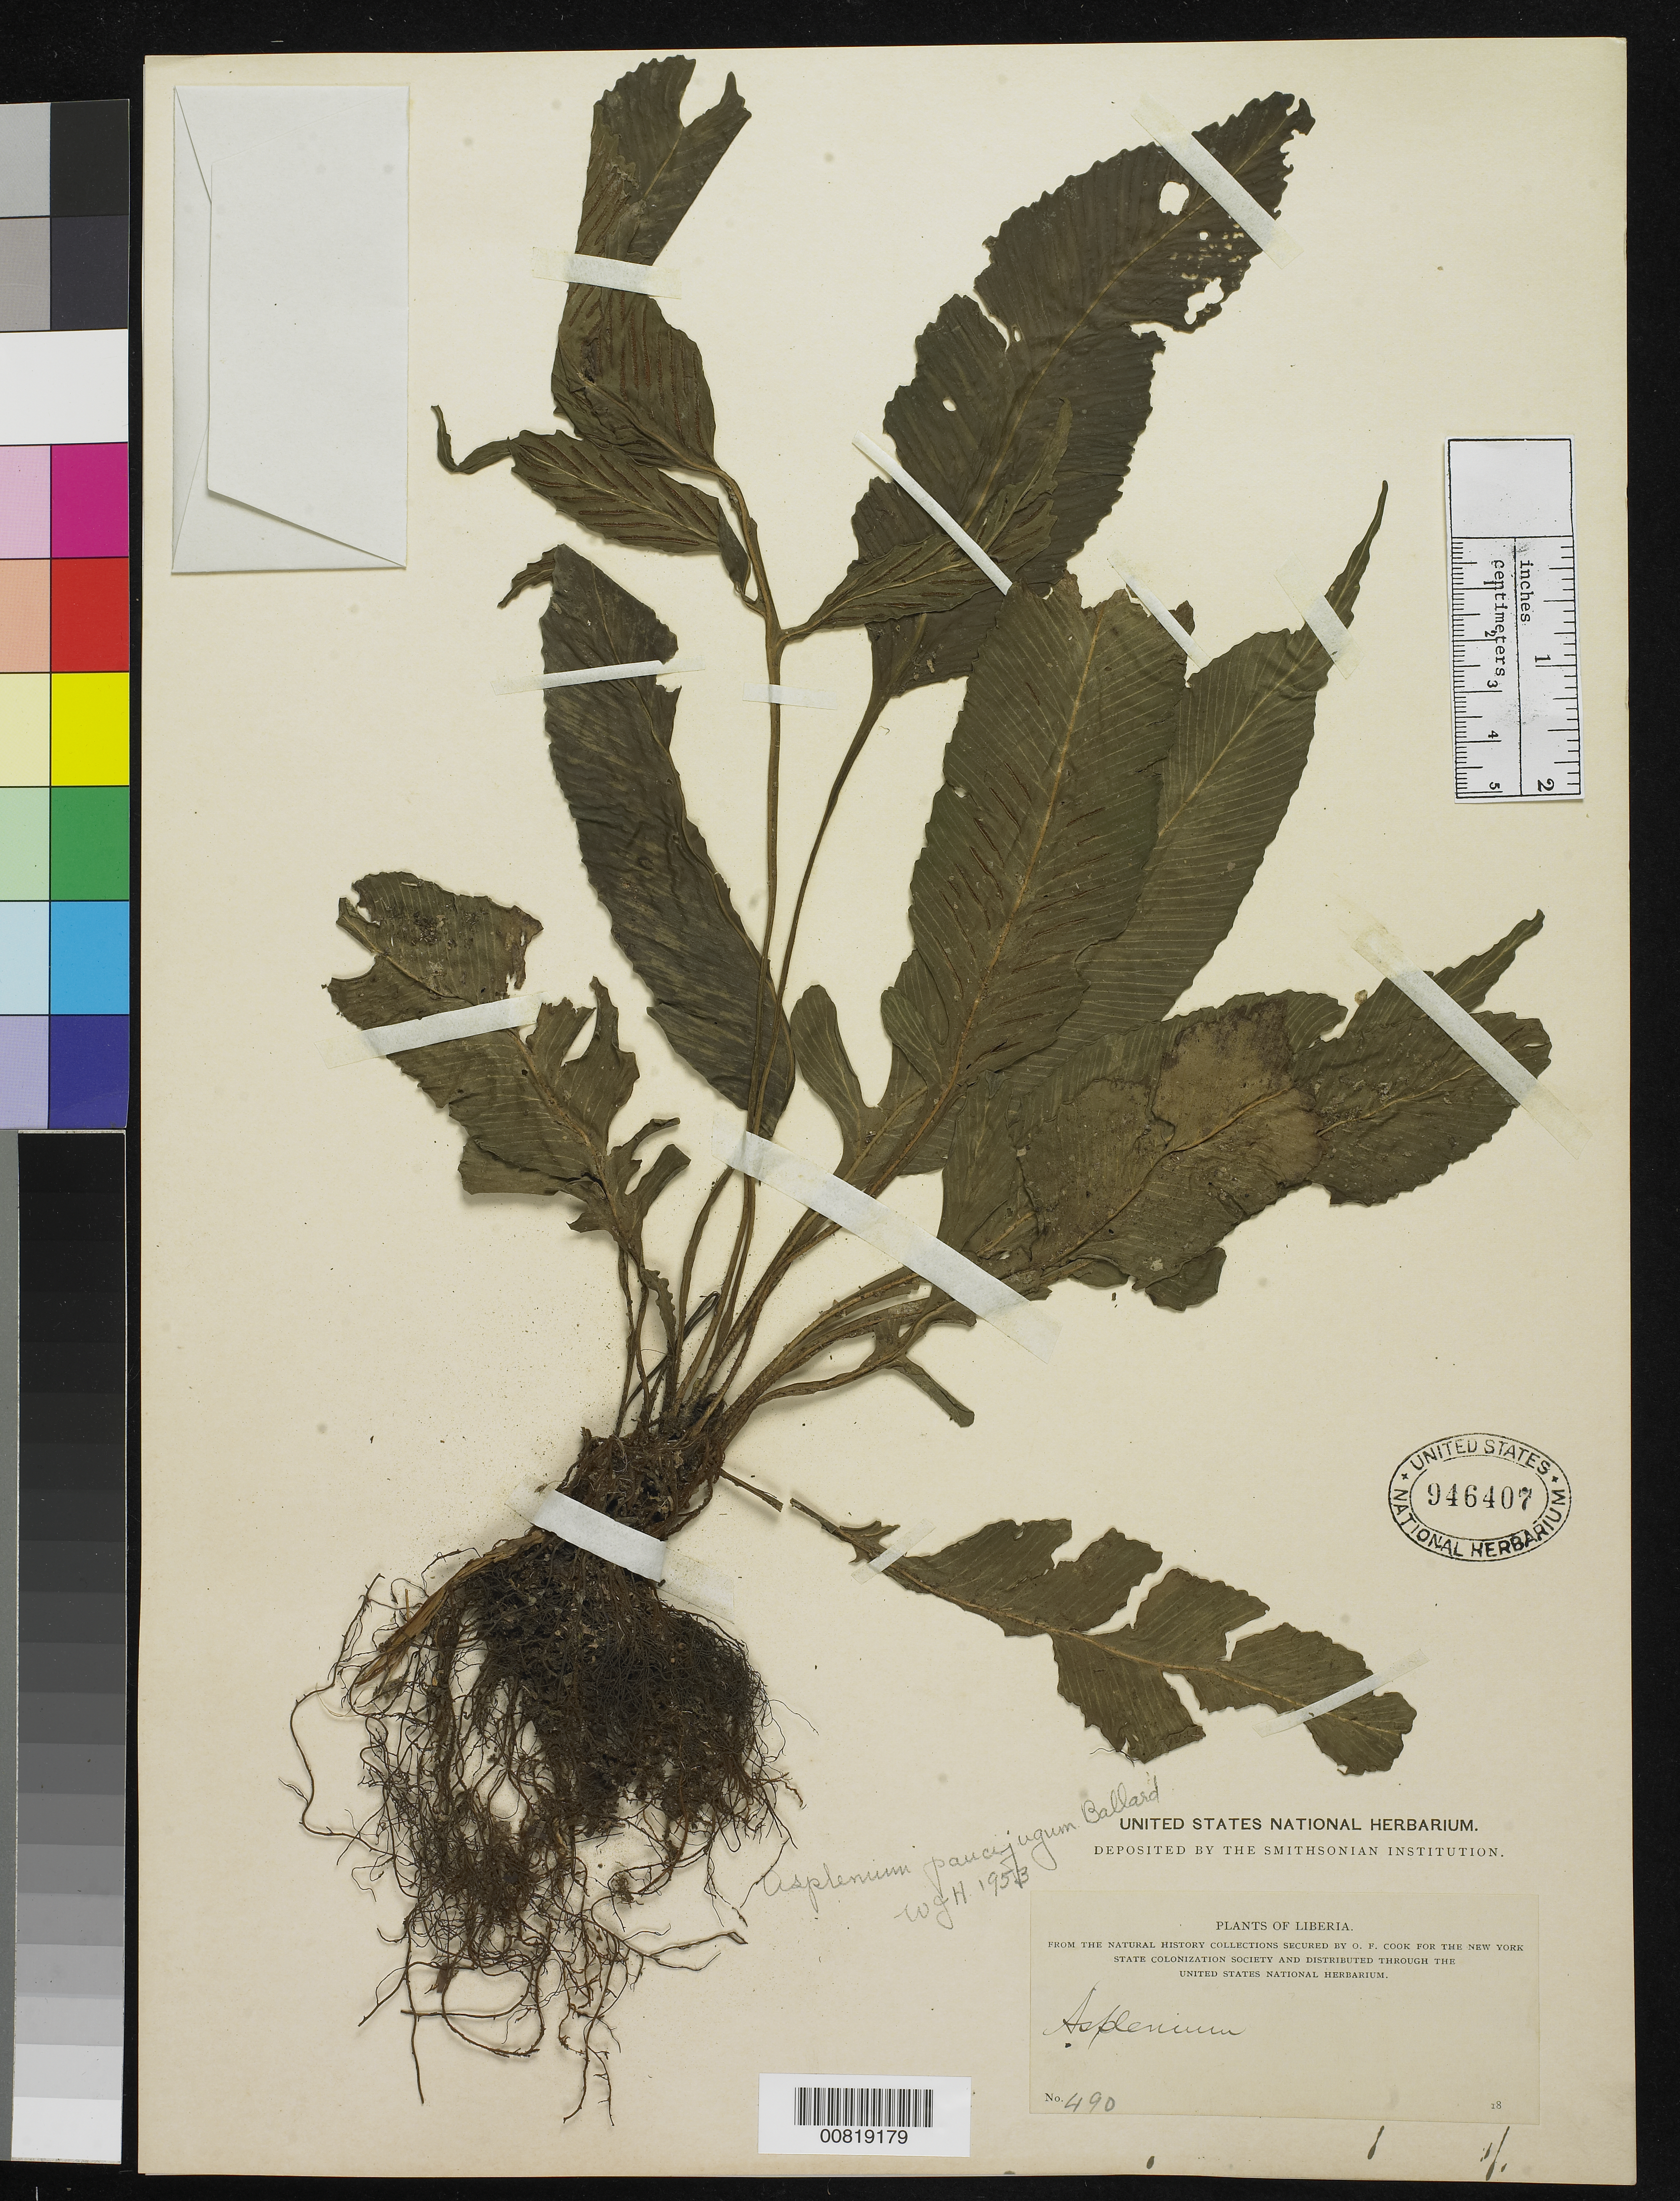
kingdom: Plantae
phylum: Tracheophyta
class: Polypodiopsida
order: Polypodiales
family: Aspleniaceae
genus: Asplenium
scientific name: Asplenium paucijugum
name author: Ballard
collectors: O. F. Cook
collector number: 490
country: Liberia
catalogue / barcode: US 946407